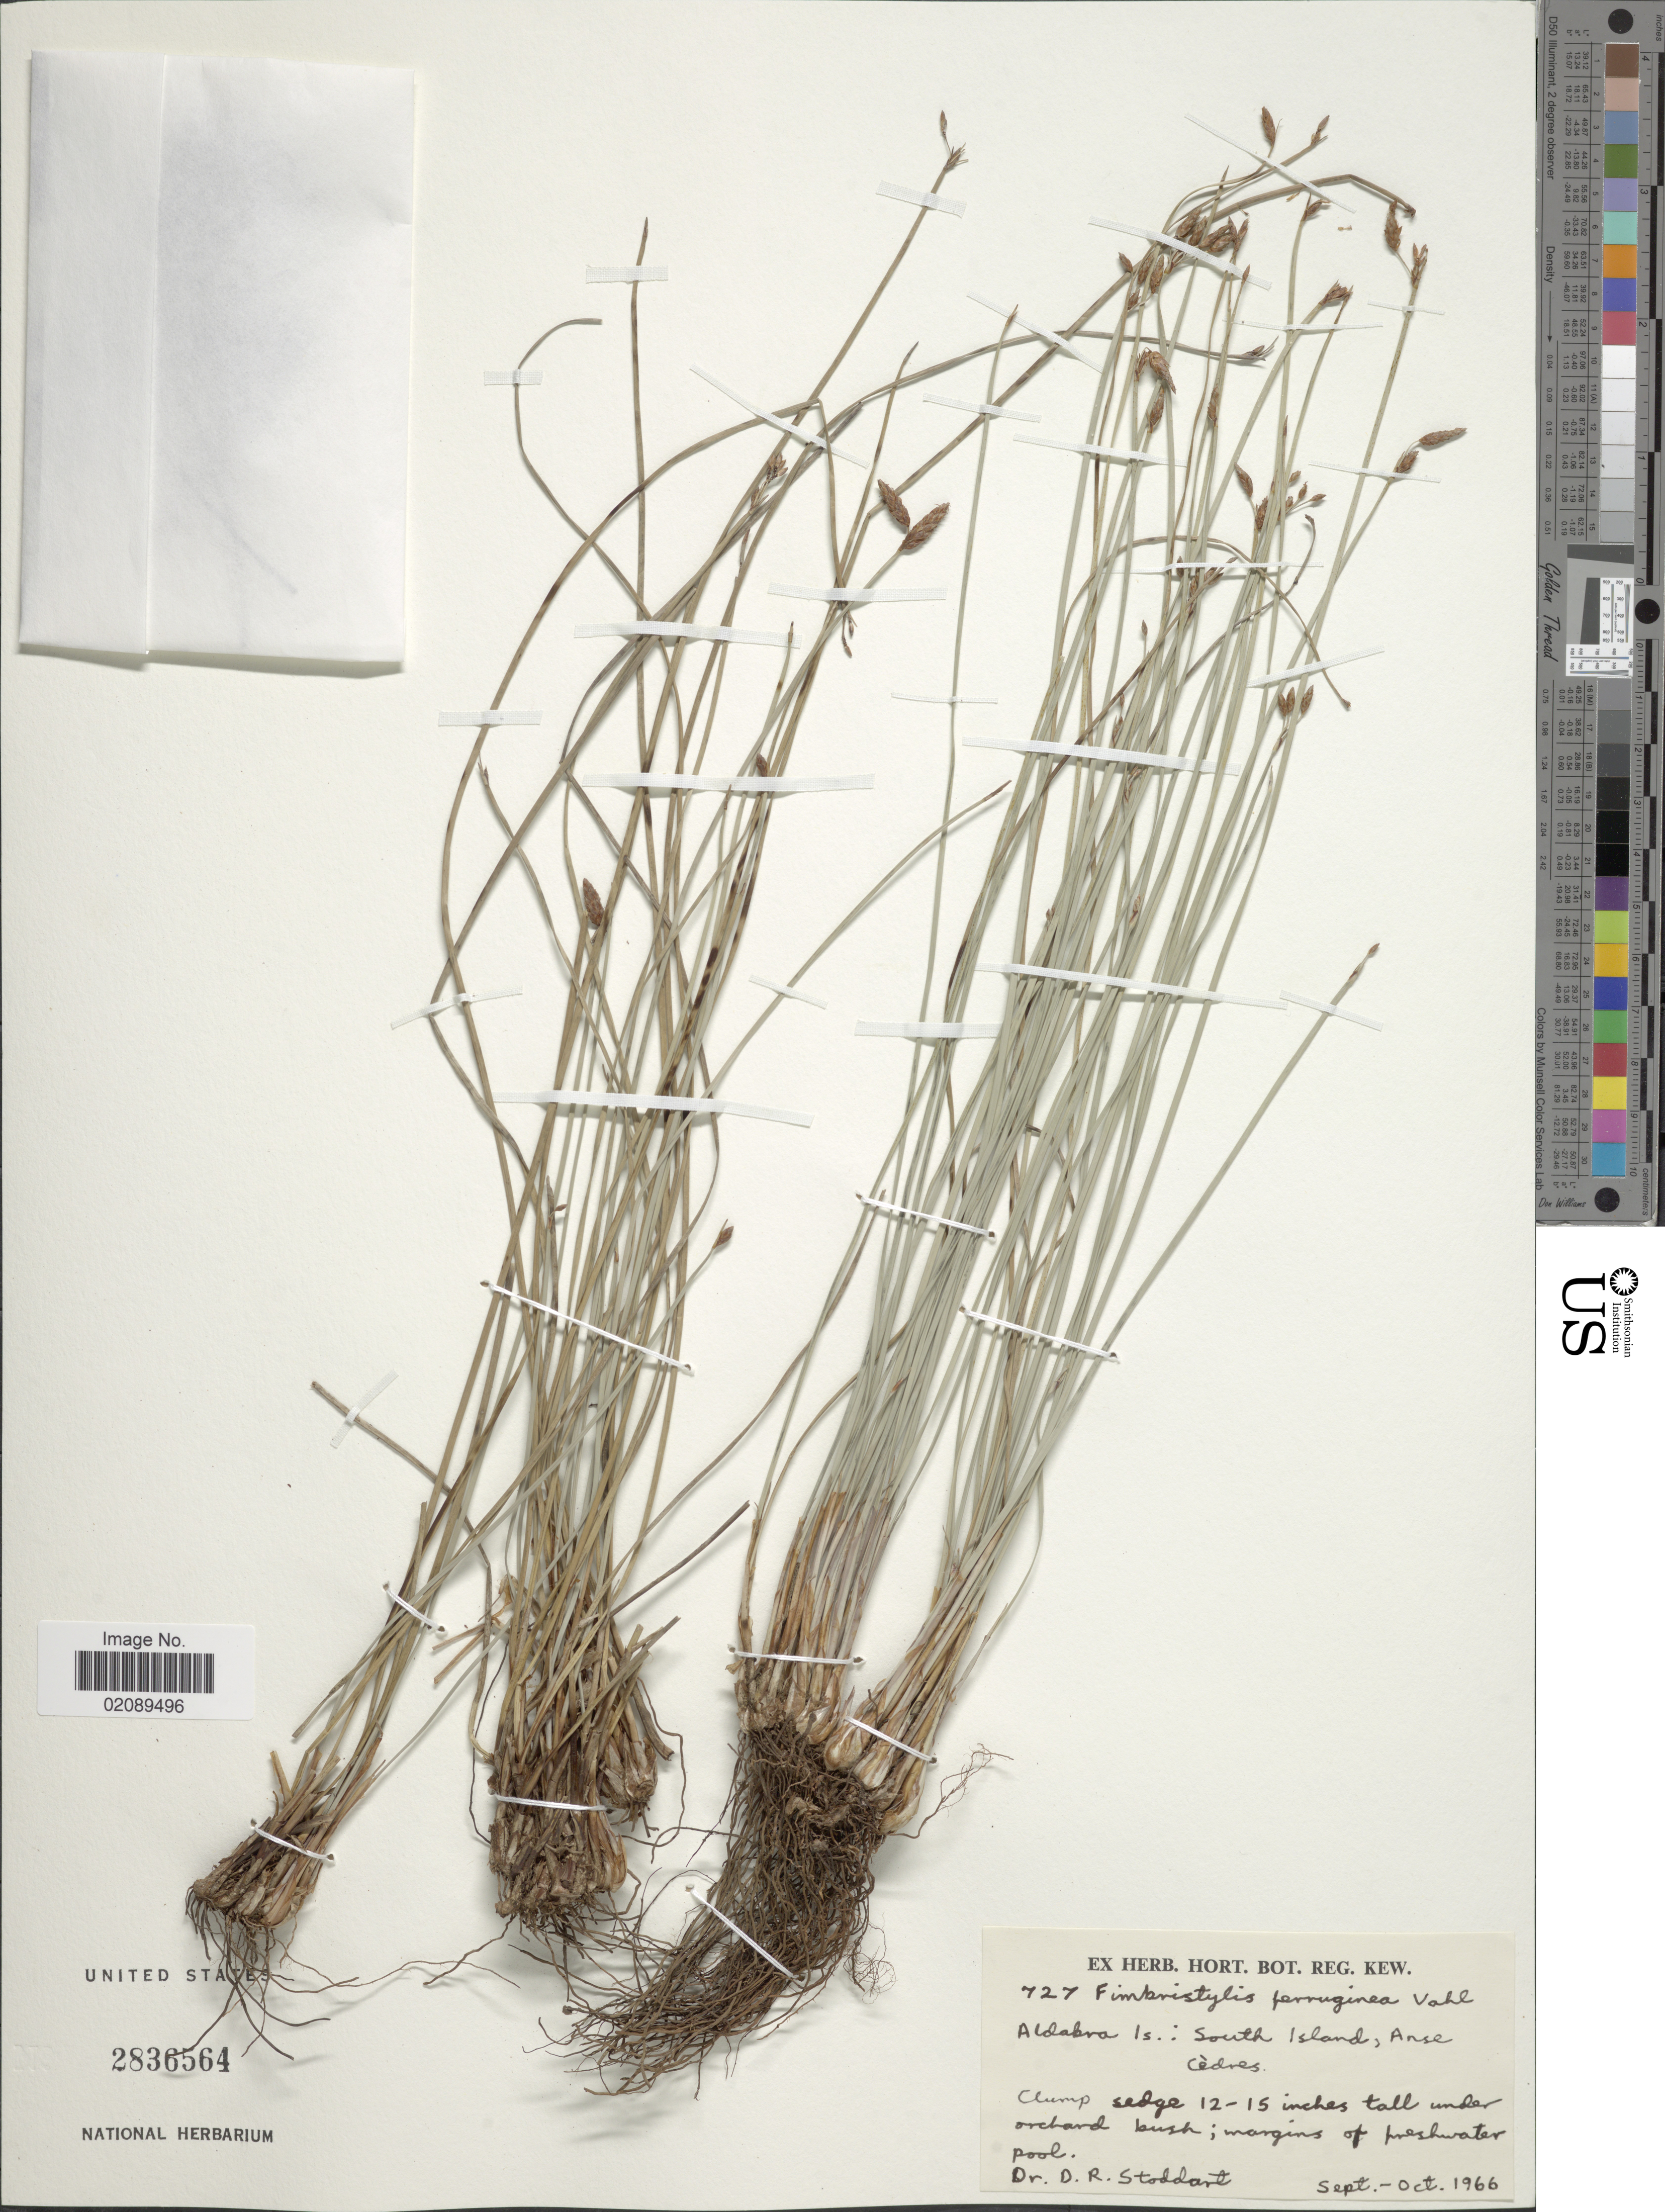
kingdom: Plantae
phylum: Tracheophyta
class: Liliopsida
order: Poales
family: Cyperaceae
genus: Fimbristylis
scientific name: Fimbristylis ferruginea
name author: (L.) Vahl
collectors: D. R. Stoddart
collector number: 727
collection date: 1966-09/1966-10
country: Seychelles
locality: Aldabra Is.: south Island, Anse Cedres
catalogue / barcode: US 2836564